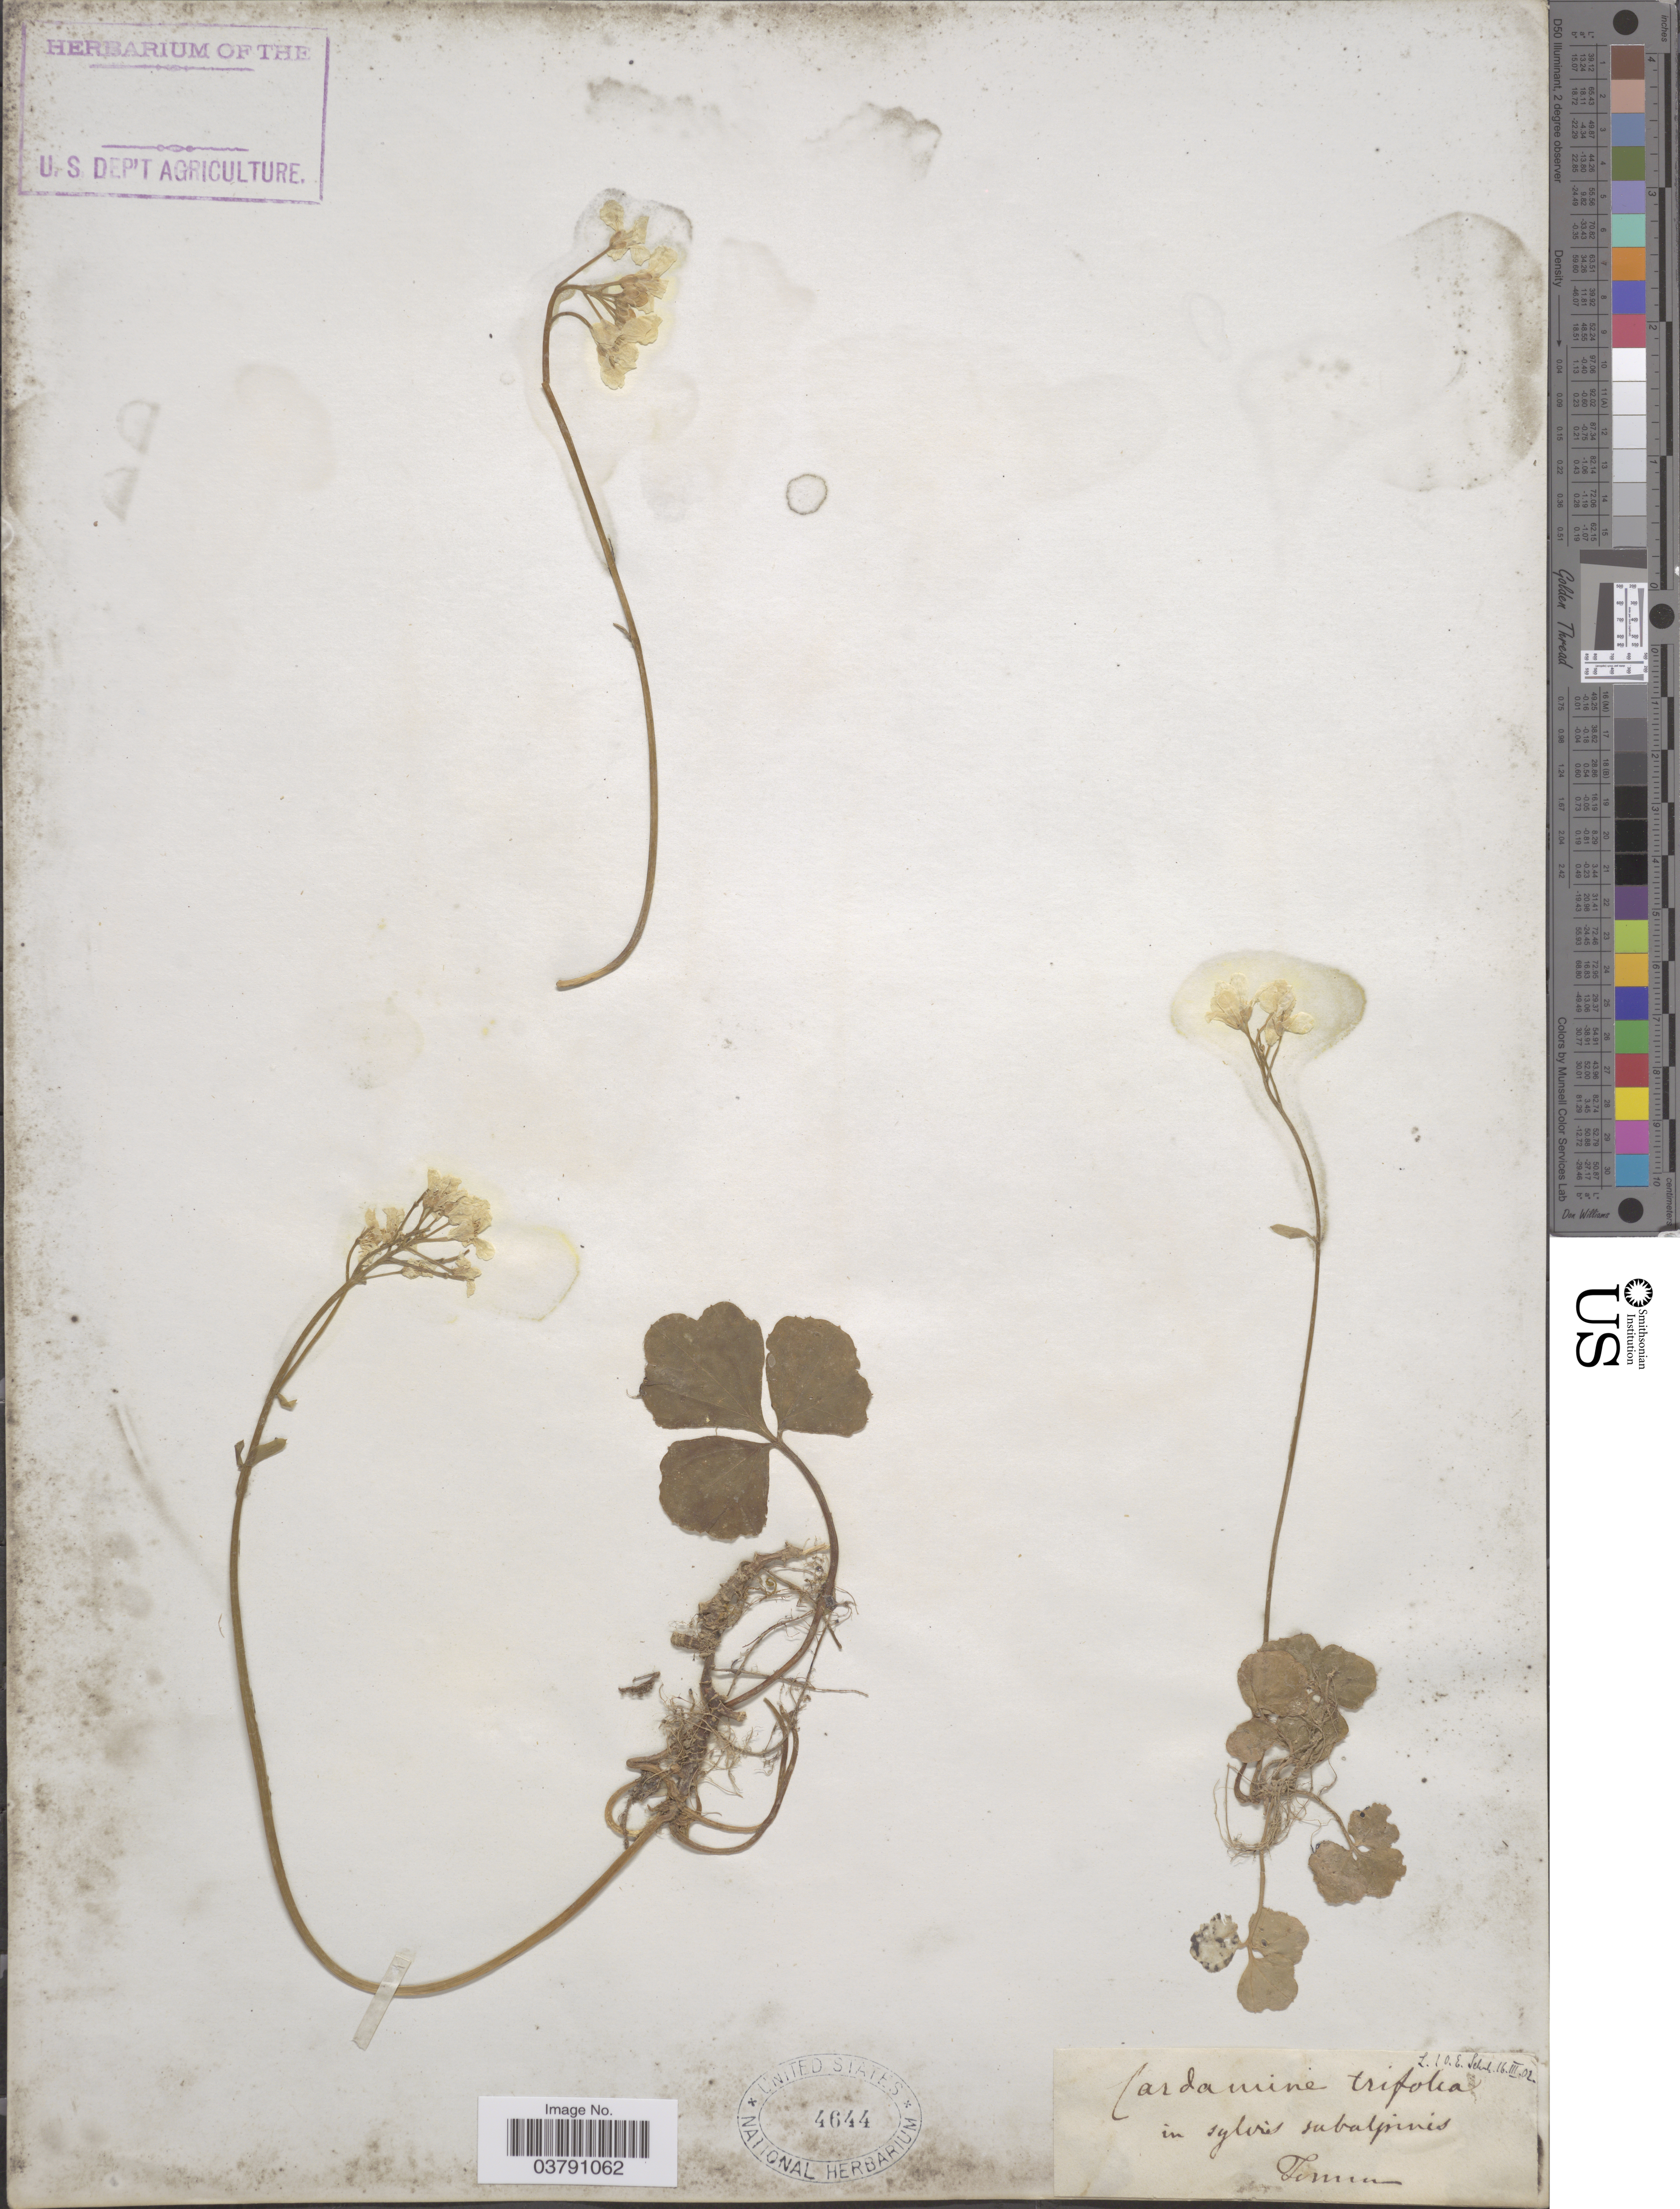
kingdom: Plantae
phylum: Tracheophyta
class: Magnoliopsida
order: Brassicales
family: Brassicaceae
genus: Cardamine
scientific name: Cardamine trifolia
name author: L.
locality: In sylvis subalpinis.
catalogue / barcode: US 4644